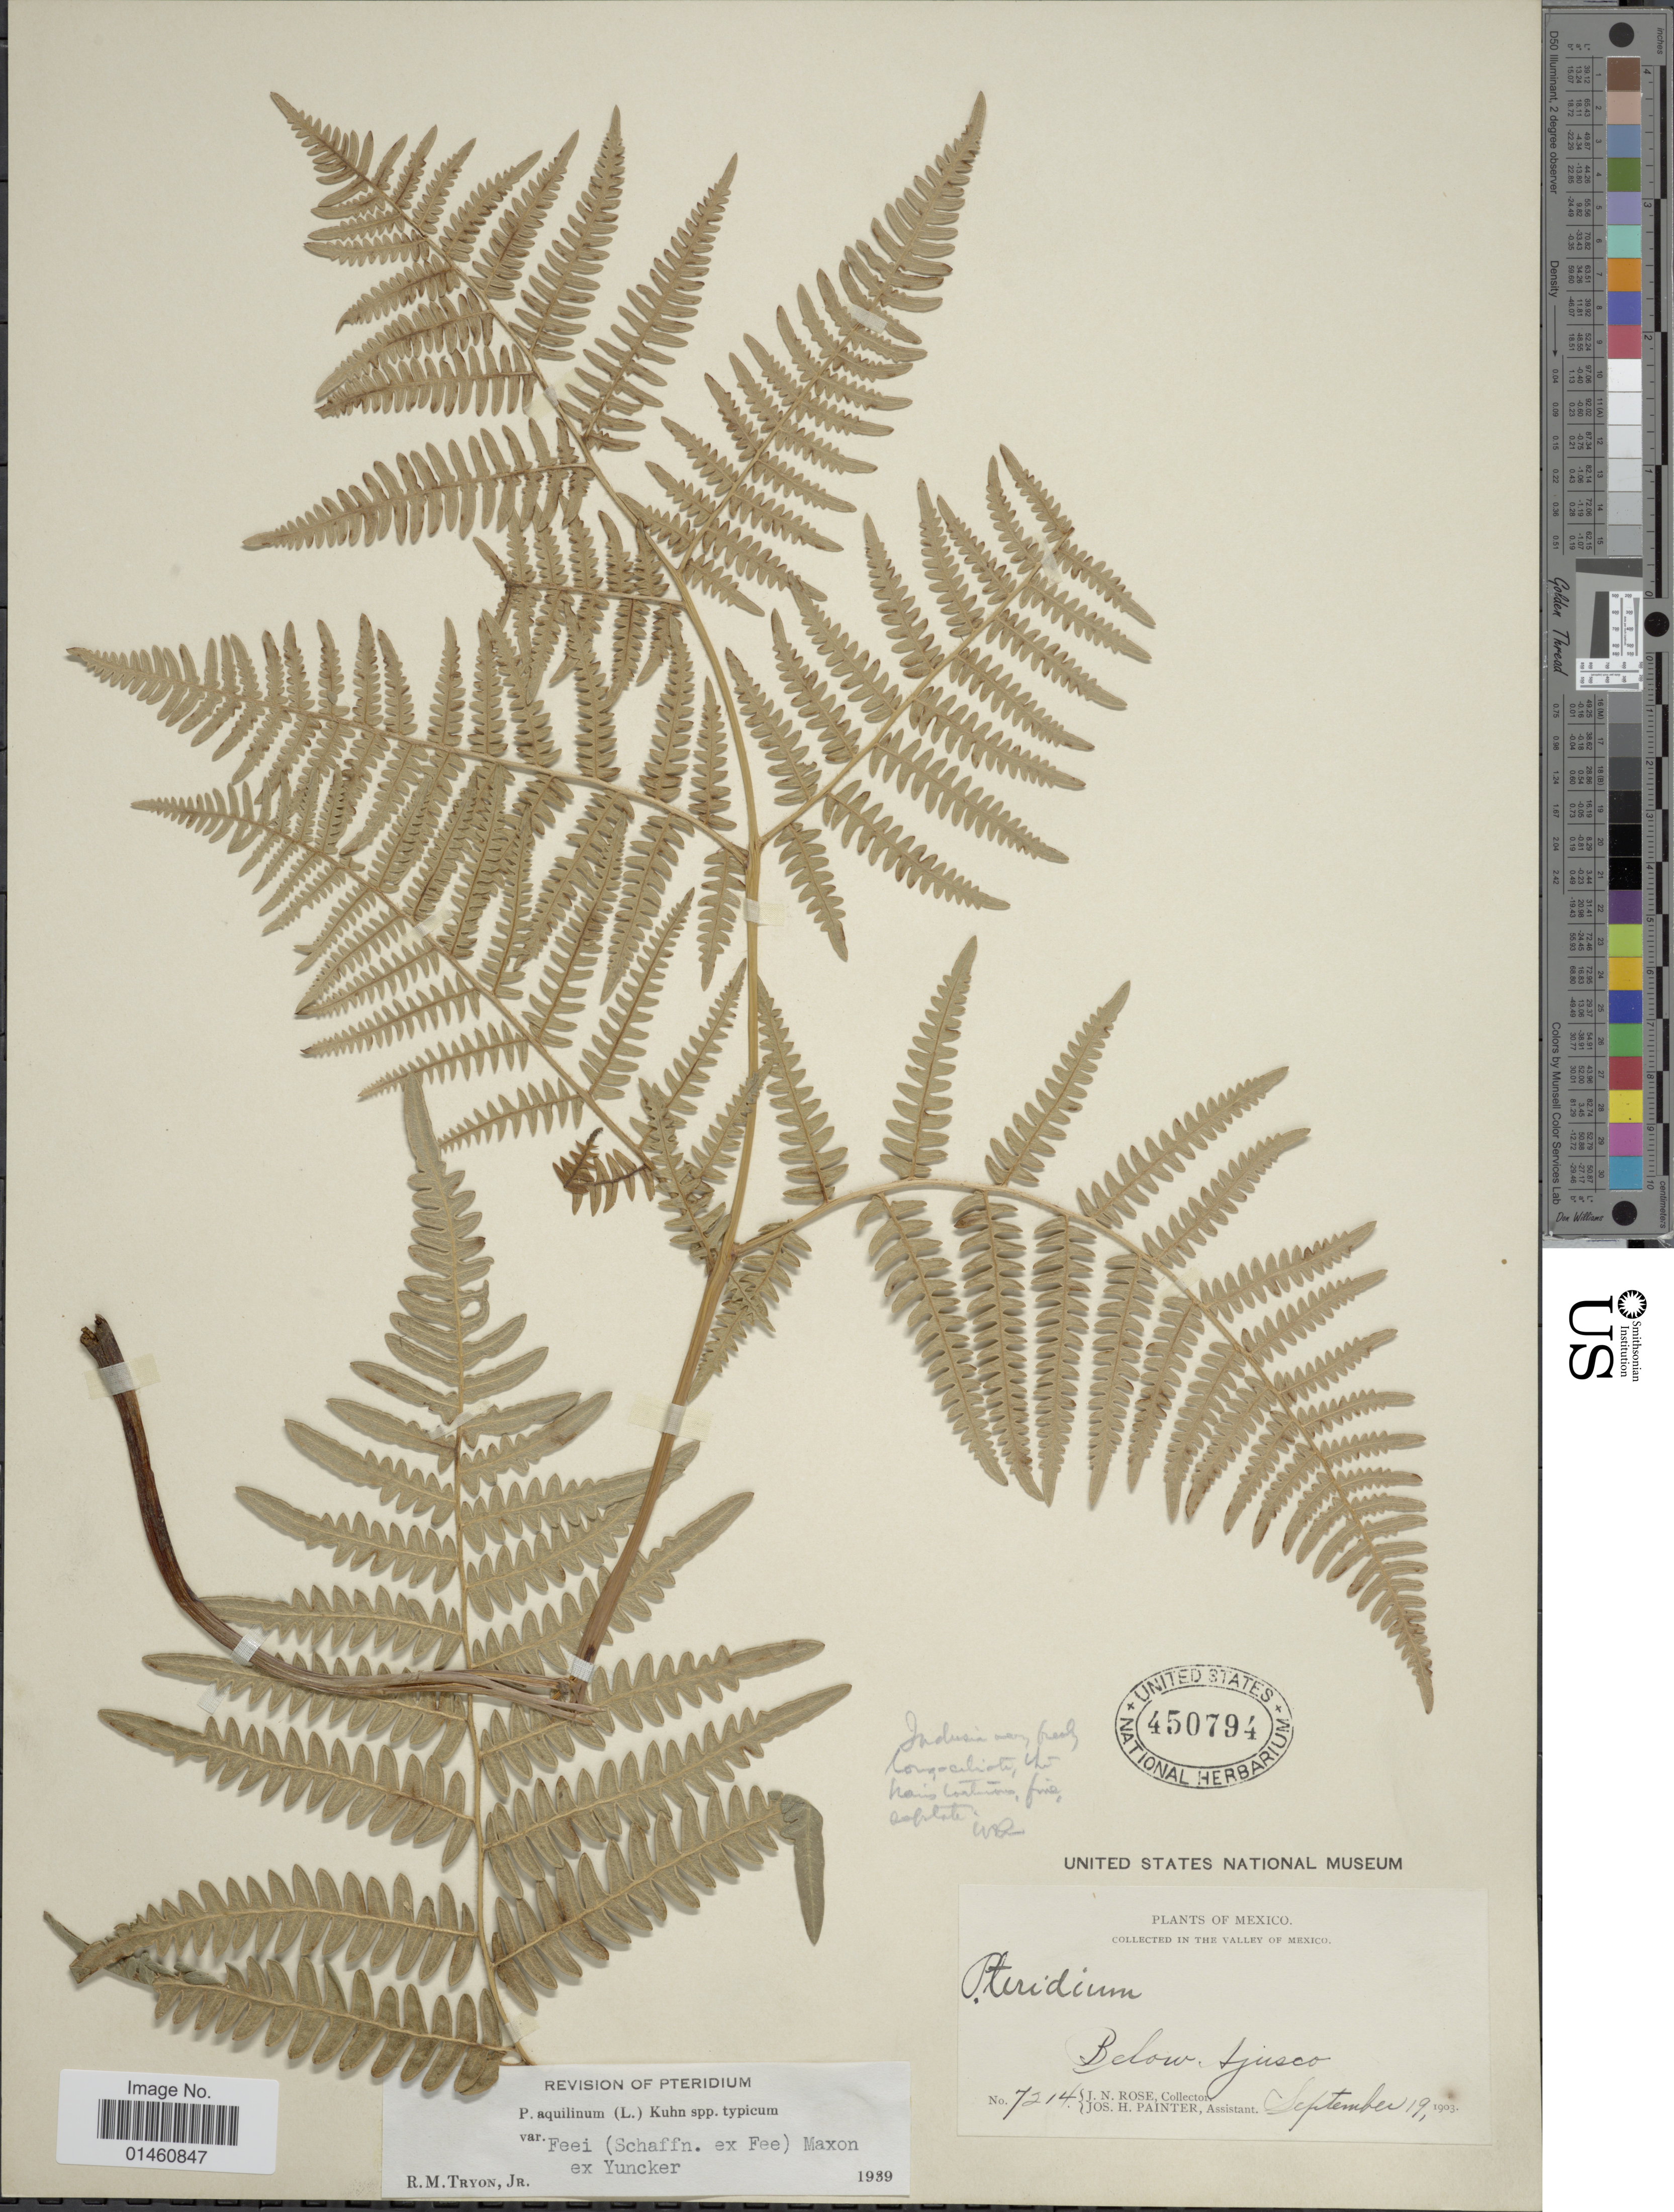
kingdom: Plantae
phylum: Tracheophyta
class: Polypodiopsida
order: Polypodiales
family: Dennstaedtiaceae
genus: Pteridium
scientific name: Pteridium aquilinum var. feei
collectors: J. N. Rose & J. H. Painter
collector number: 7214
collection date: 1903-09-19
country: Mexico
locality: In the valley of Mexico, below Ajusco.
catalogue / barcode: US 450794